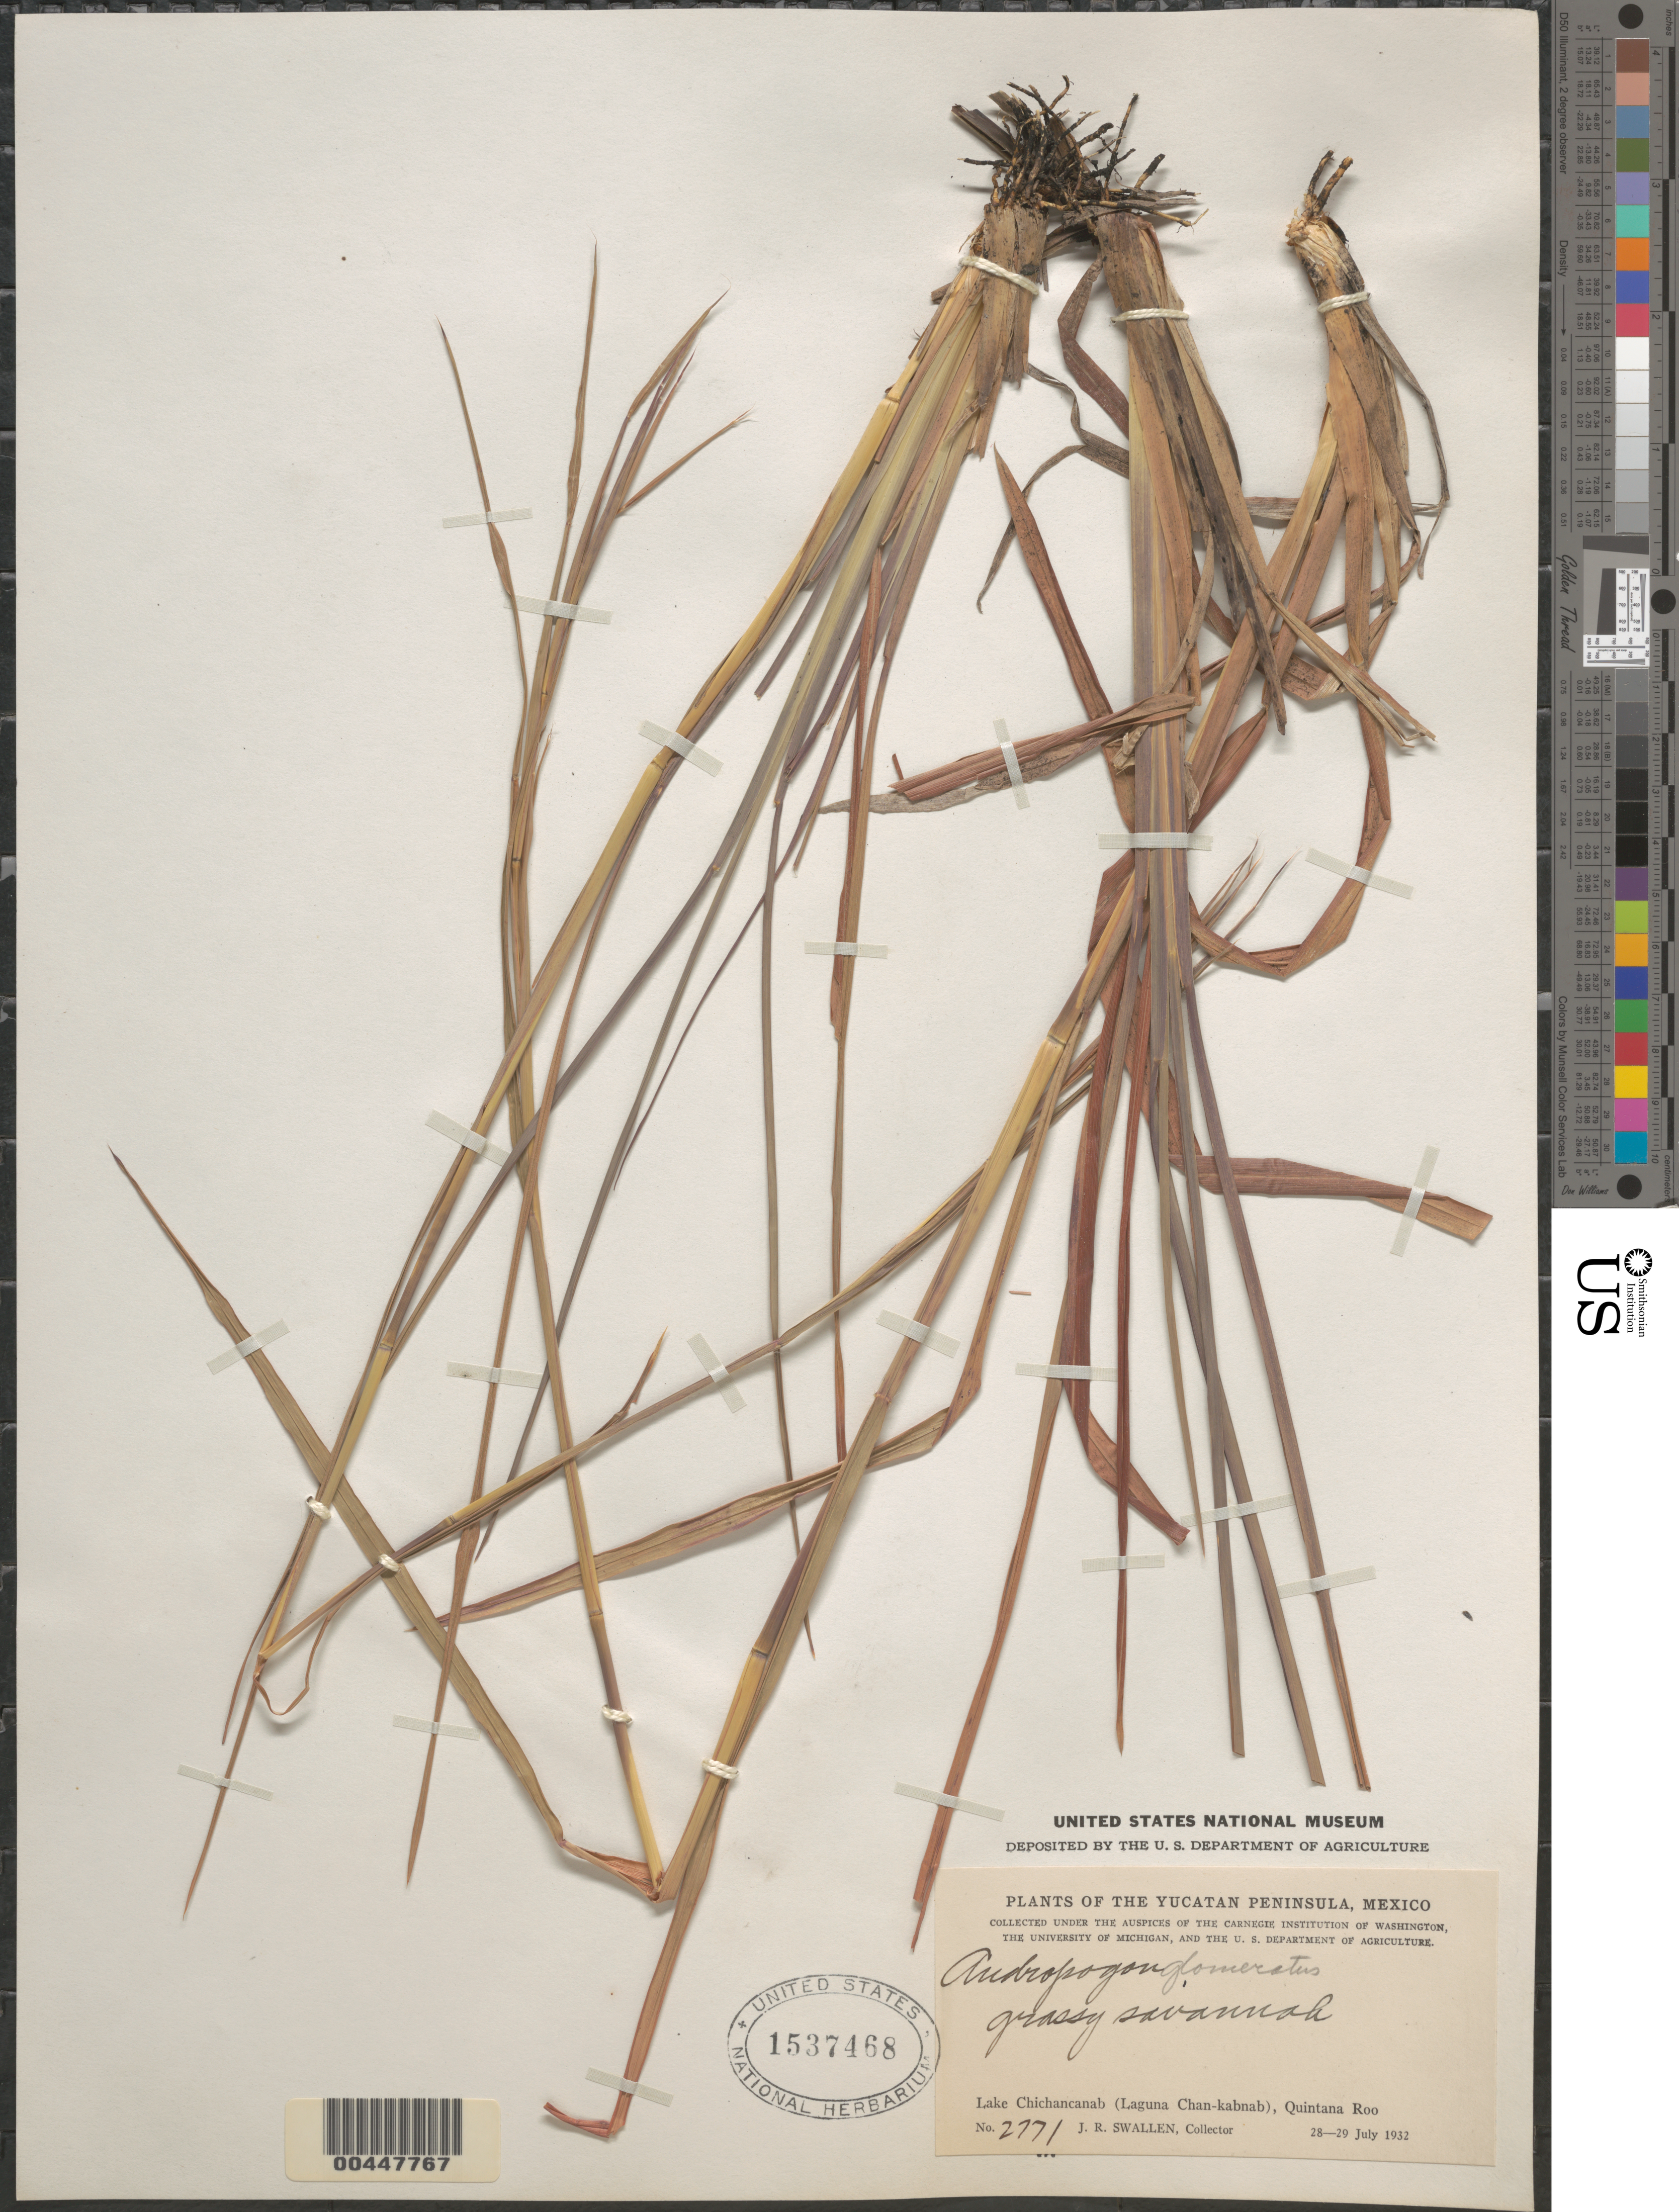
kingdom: Plantae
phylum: Tracheophyta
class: Liliopsida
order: Poales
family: Poaceae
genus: Andropogon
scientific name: Andropogon glomeratus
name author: (Walter) Britton, Stearns & Poggenb.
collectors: J. R. Swallen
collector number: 2771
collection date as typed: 28 Jul 1932 to 29 Jul 1932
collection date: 1932-07-28/1932-07-29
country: Mexico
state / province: Quintana Roo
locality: Yucatan Peninsula, Lake Chichancanab (Laguna Chan-kabnab)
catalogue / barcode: US 1537468